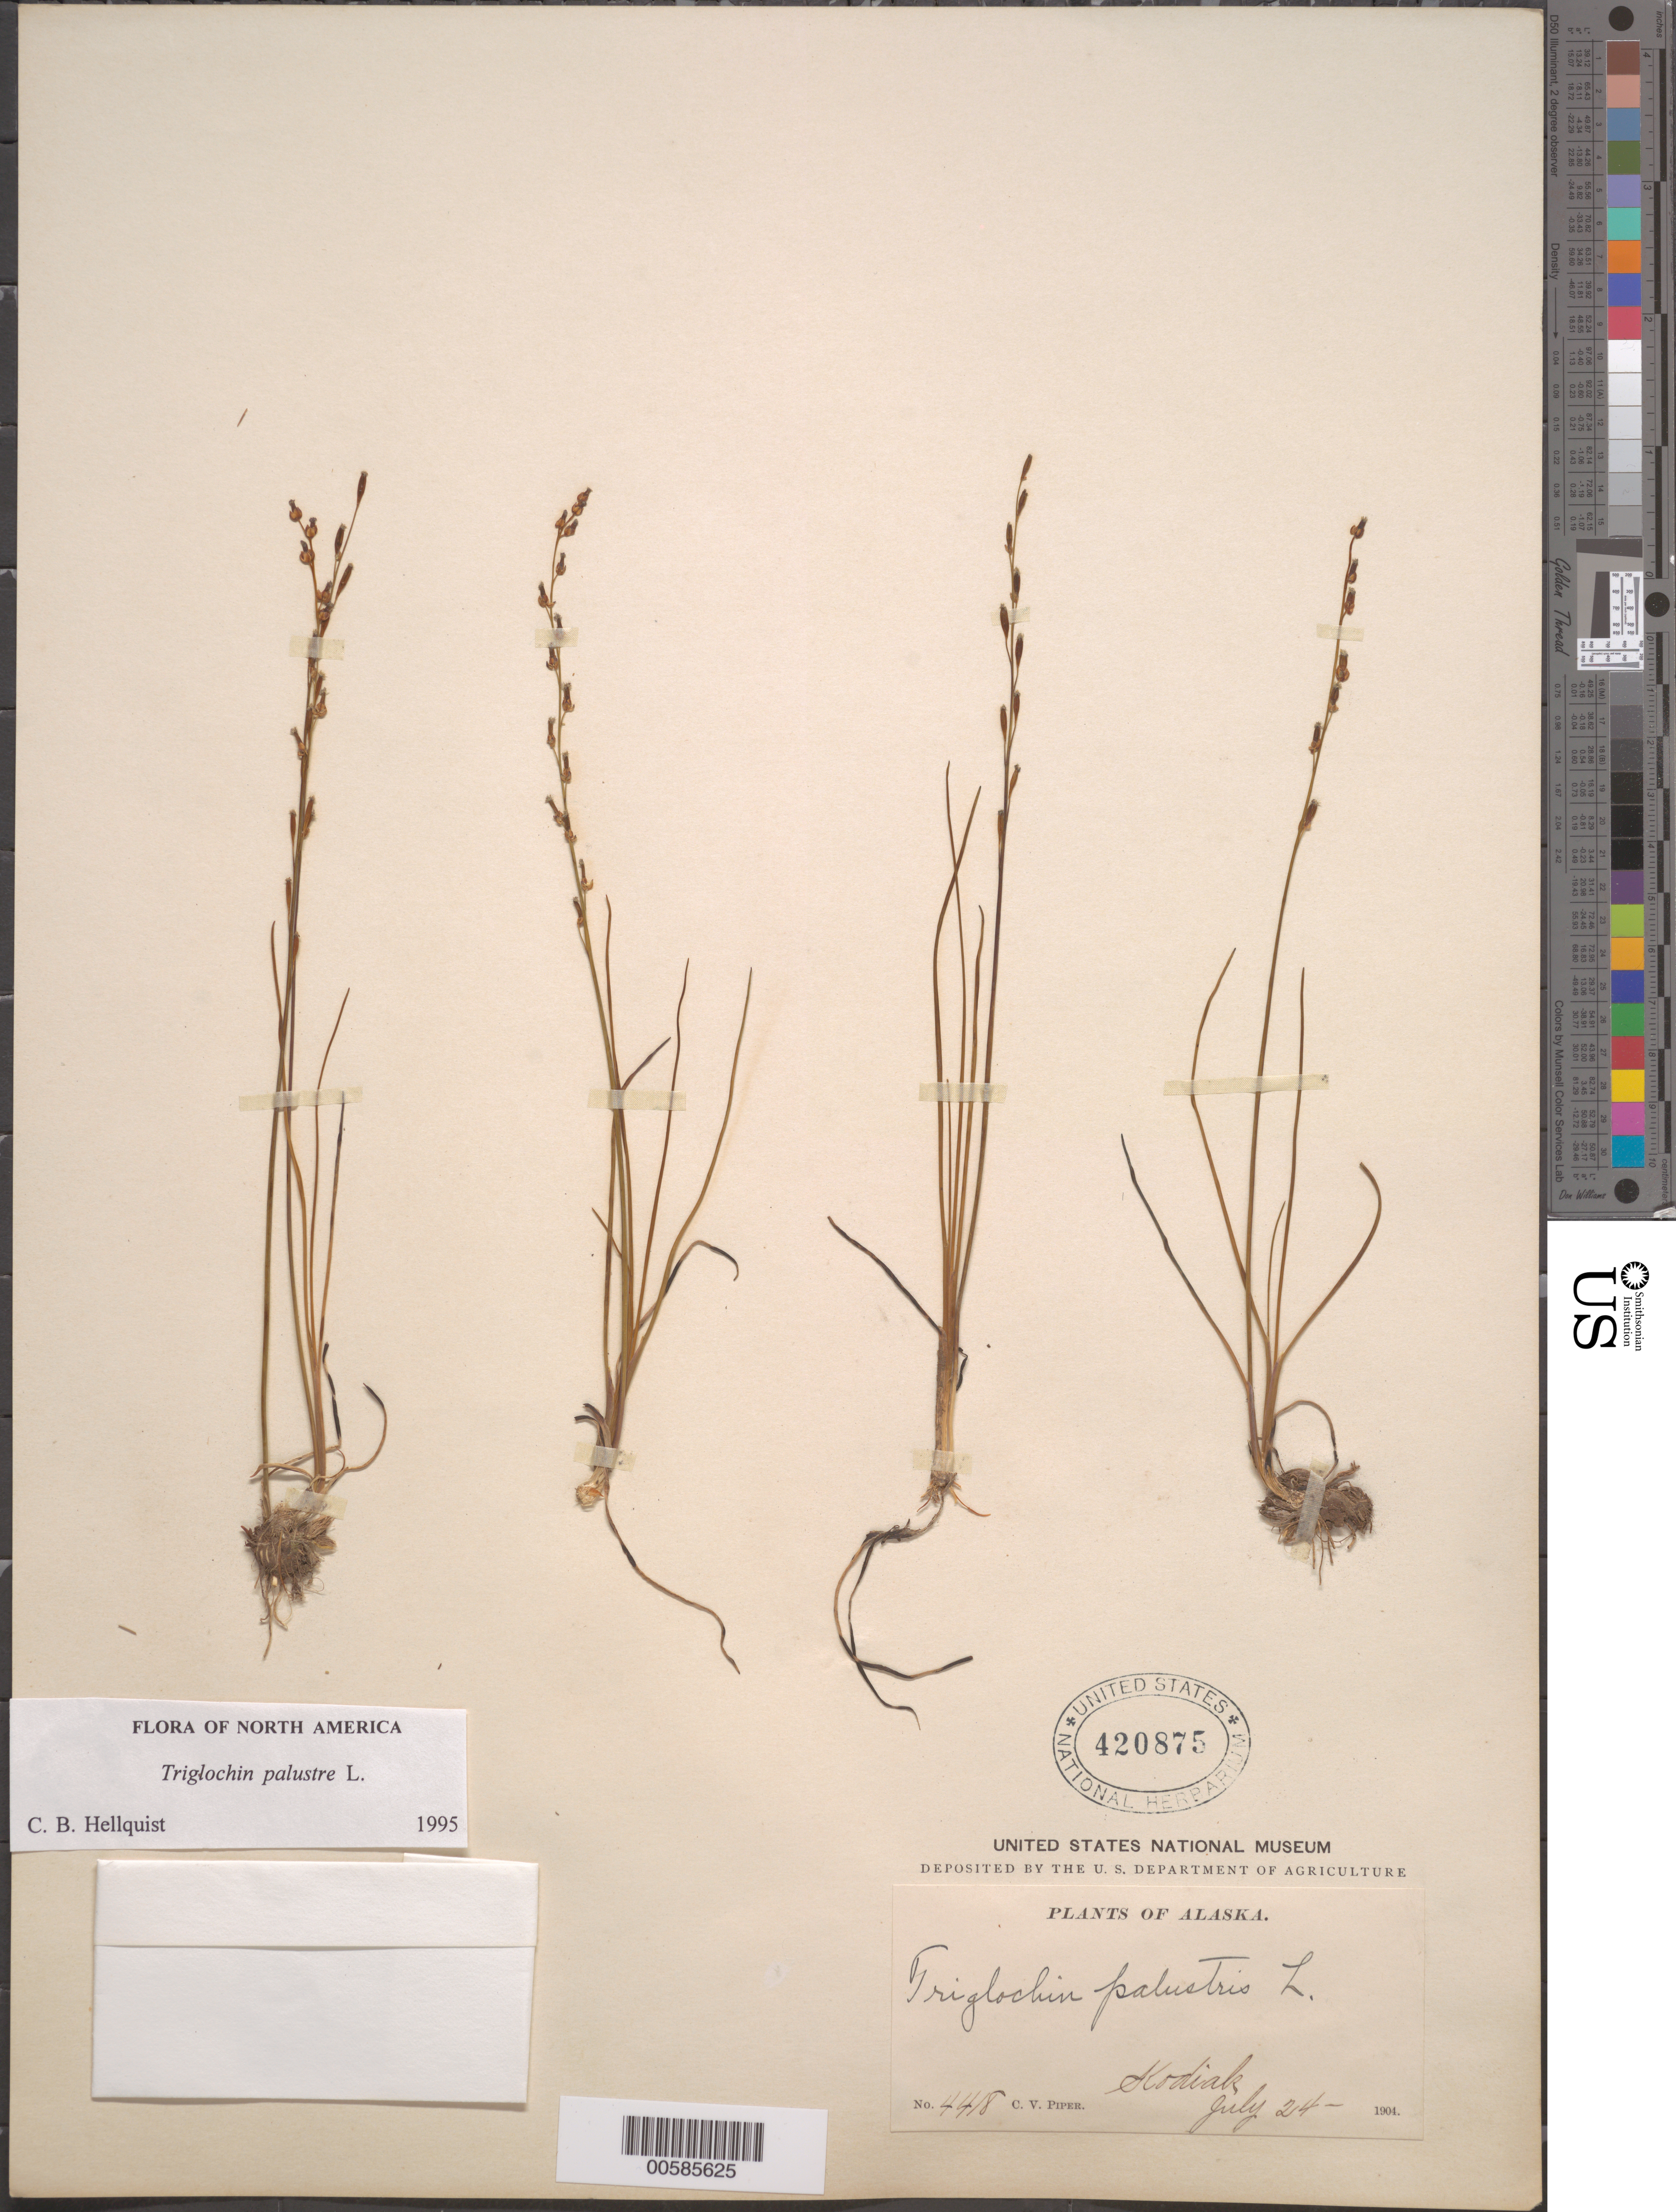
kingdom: Plantae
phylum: Tracheophyta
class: Liliopsida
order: Alismatales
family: Juncaginaceae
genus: Triglochin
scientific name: Triglochin palustris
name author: L.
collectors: C. V. Piper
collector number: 4418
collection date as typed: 24 Jul 1904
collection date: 1904-07-24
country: United States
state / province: Alaska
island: Kodiak Island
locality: Kadiak I.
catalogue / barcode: US 420875